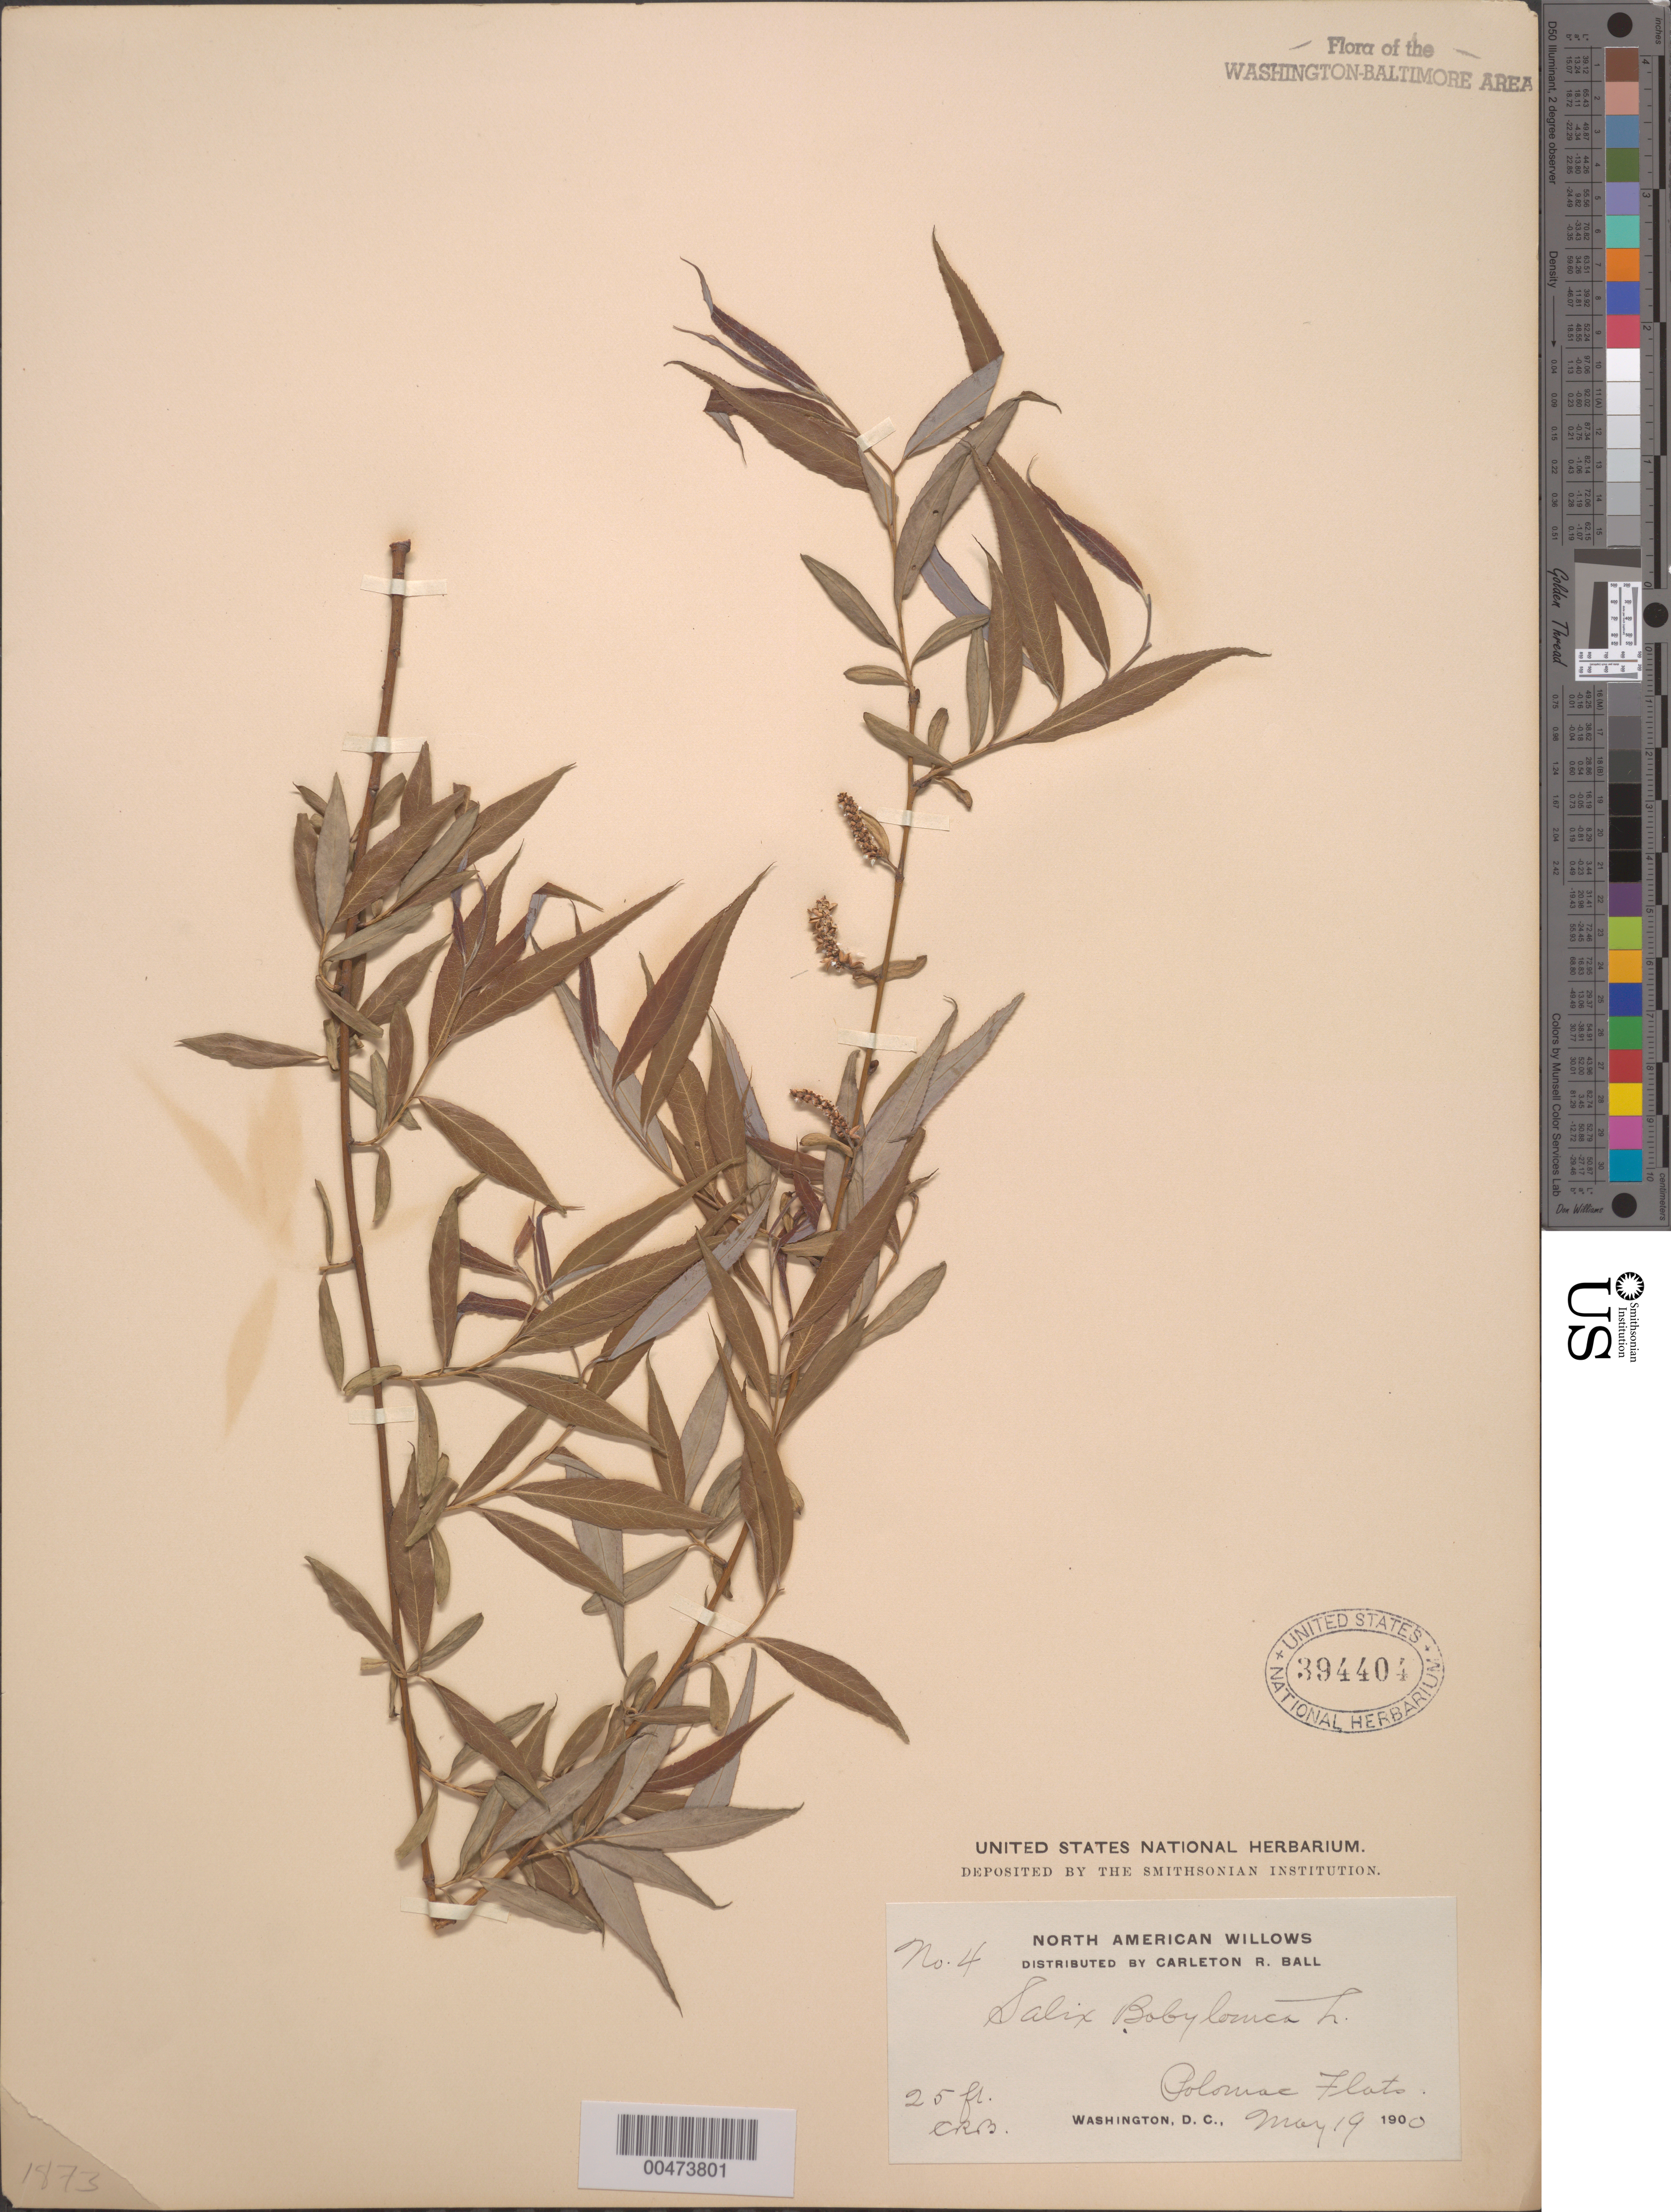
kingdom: Plantae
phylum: Tracheophyta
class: Magnoliopsida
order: Malpighiales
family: Salicaceae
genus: Salix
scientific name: Salix babylonica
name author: L.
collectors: C. R. Ball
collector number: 4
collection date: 1900-05-19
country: United States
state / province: District of Columbia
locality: Potomac Flats. Washington, D.C.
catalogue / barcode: US 394404